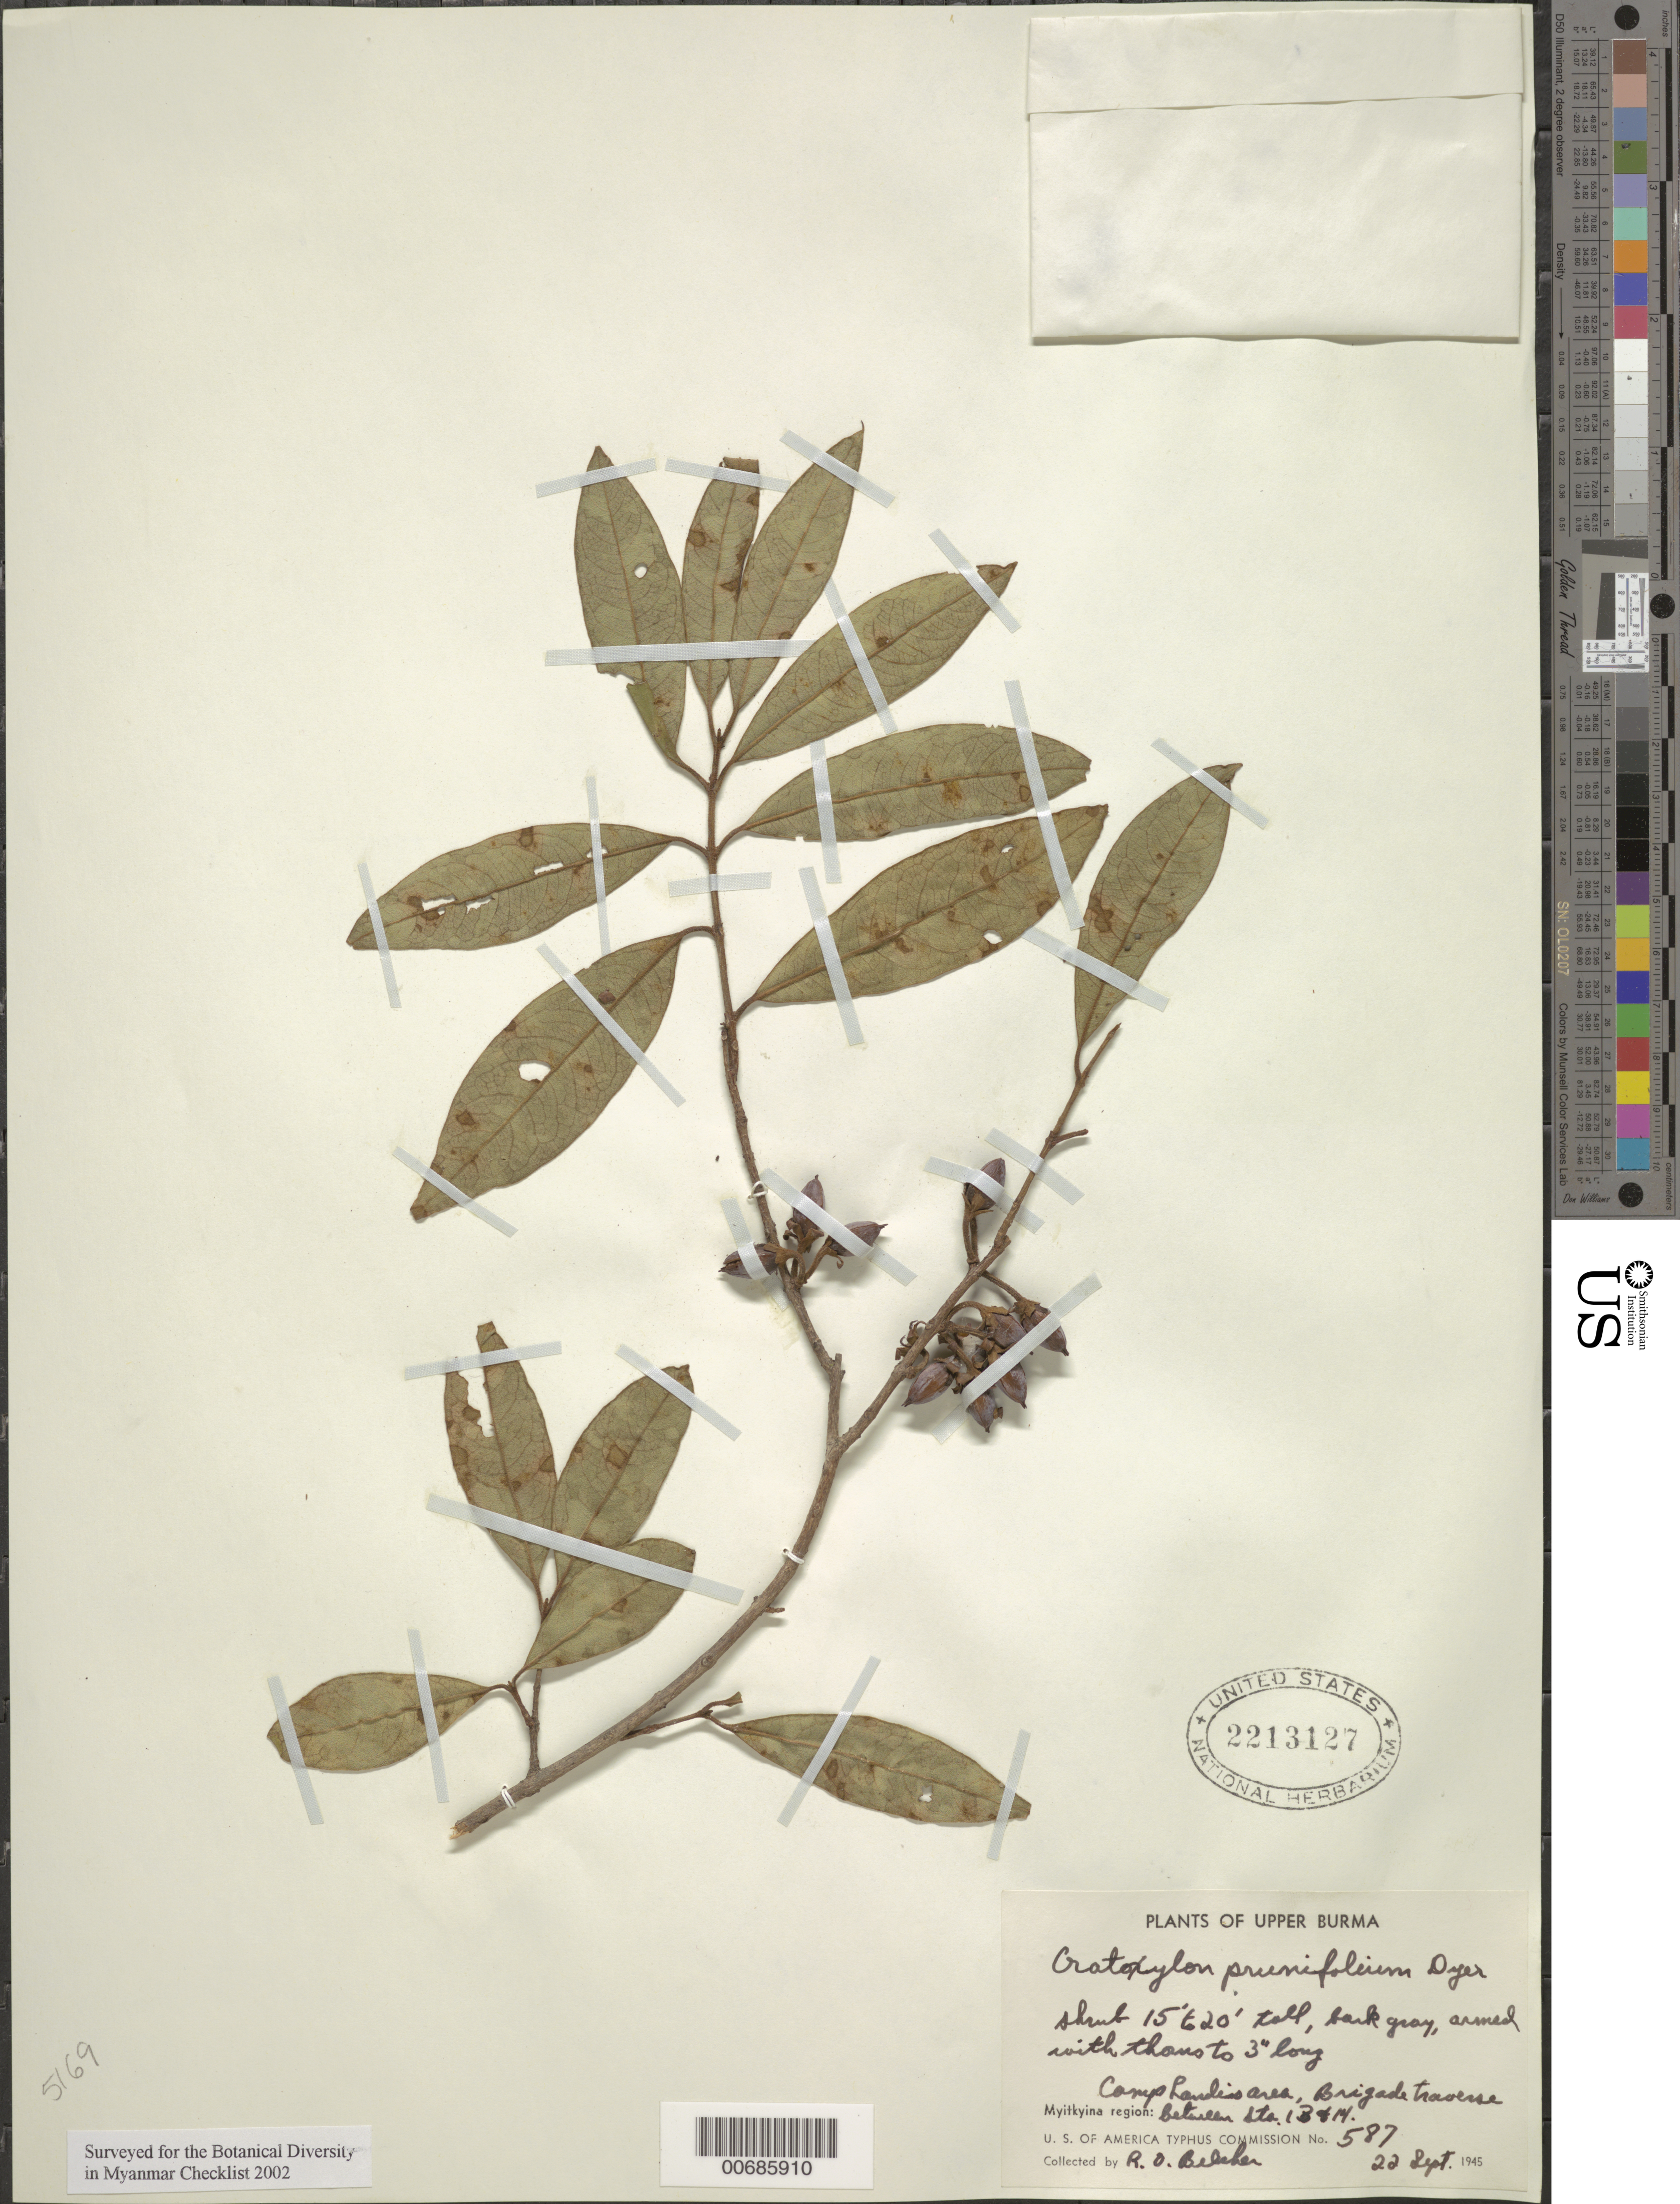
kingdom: Plantae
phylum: Tracheophyta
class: Magnoliopsida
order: Malpighiales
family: Hypericaceae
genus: Cratoxylum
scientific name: Cratoxylum prunifolium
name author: Dyer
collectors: R. Belcher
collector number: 587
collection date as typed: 22 Sep 1945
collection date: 1945-09-22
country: Myanmar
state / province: Kachin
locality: Myitkyina, Camp Landis area, Brigade Traverse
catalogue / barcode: US 2213127